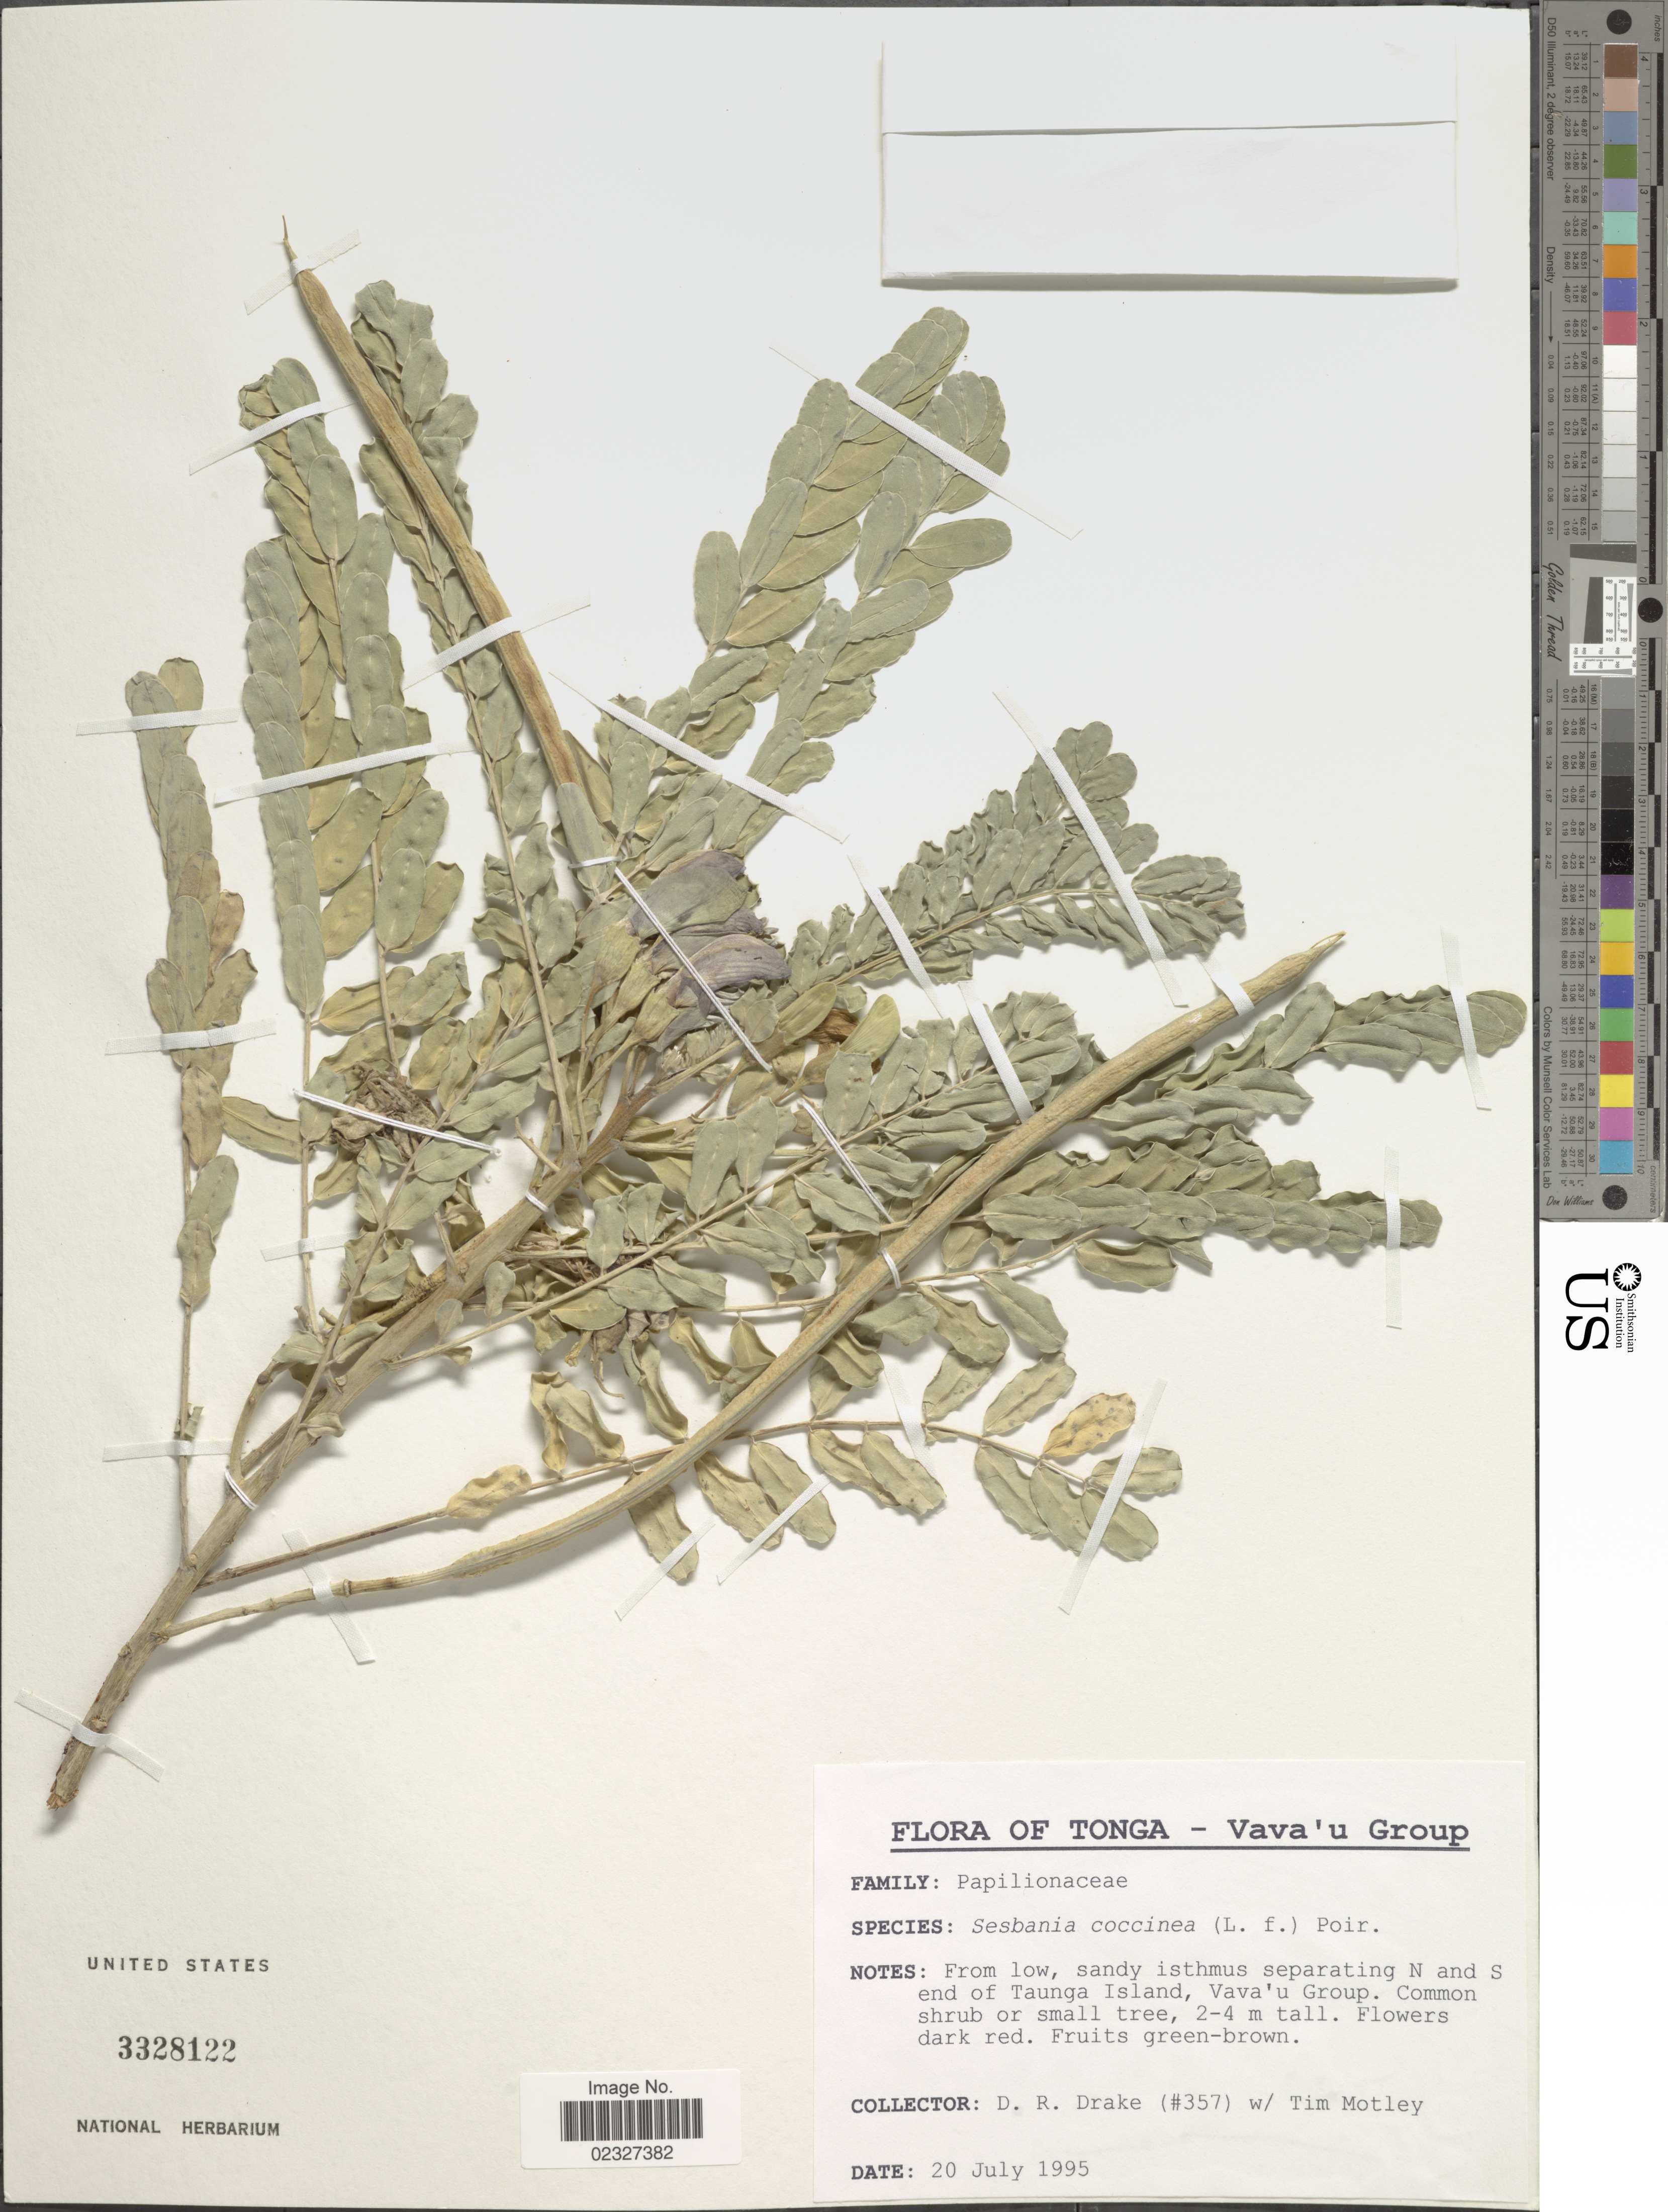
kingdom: Plantae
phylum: Tracheophyta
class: Magnoliopsida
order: Fabales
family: Fabaceae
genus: Sesbania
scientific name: Sesbania coccinea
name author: (L. f.) Poir.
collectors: D.R. Drake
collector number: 357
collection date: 1995-07-20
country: Tonga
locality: Vava'u Group, N and S end of Taunga Island, Vava'u Group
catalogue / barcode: US 3328122